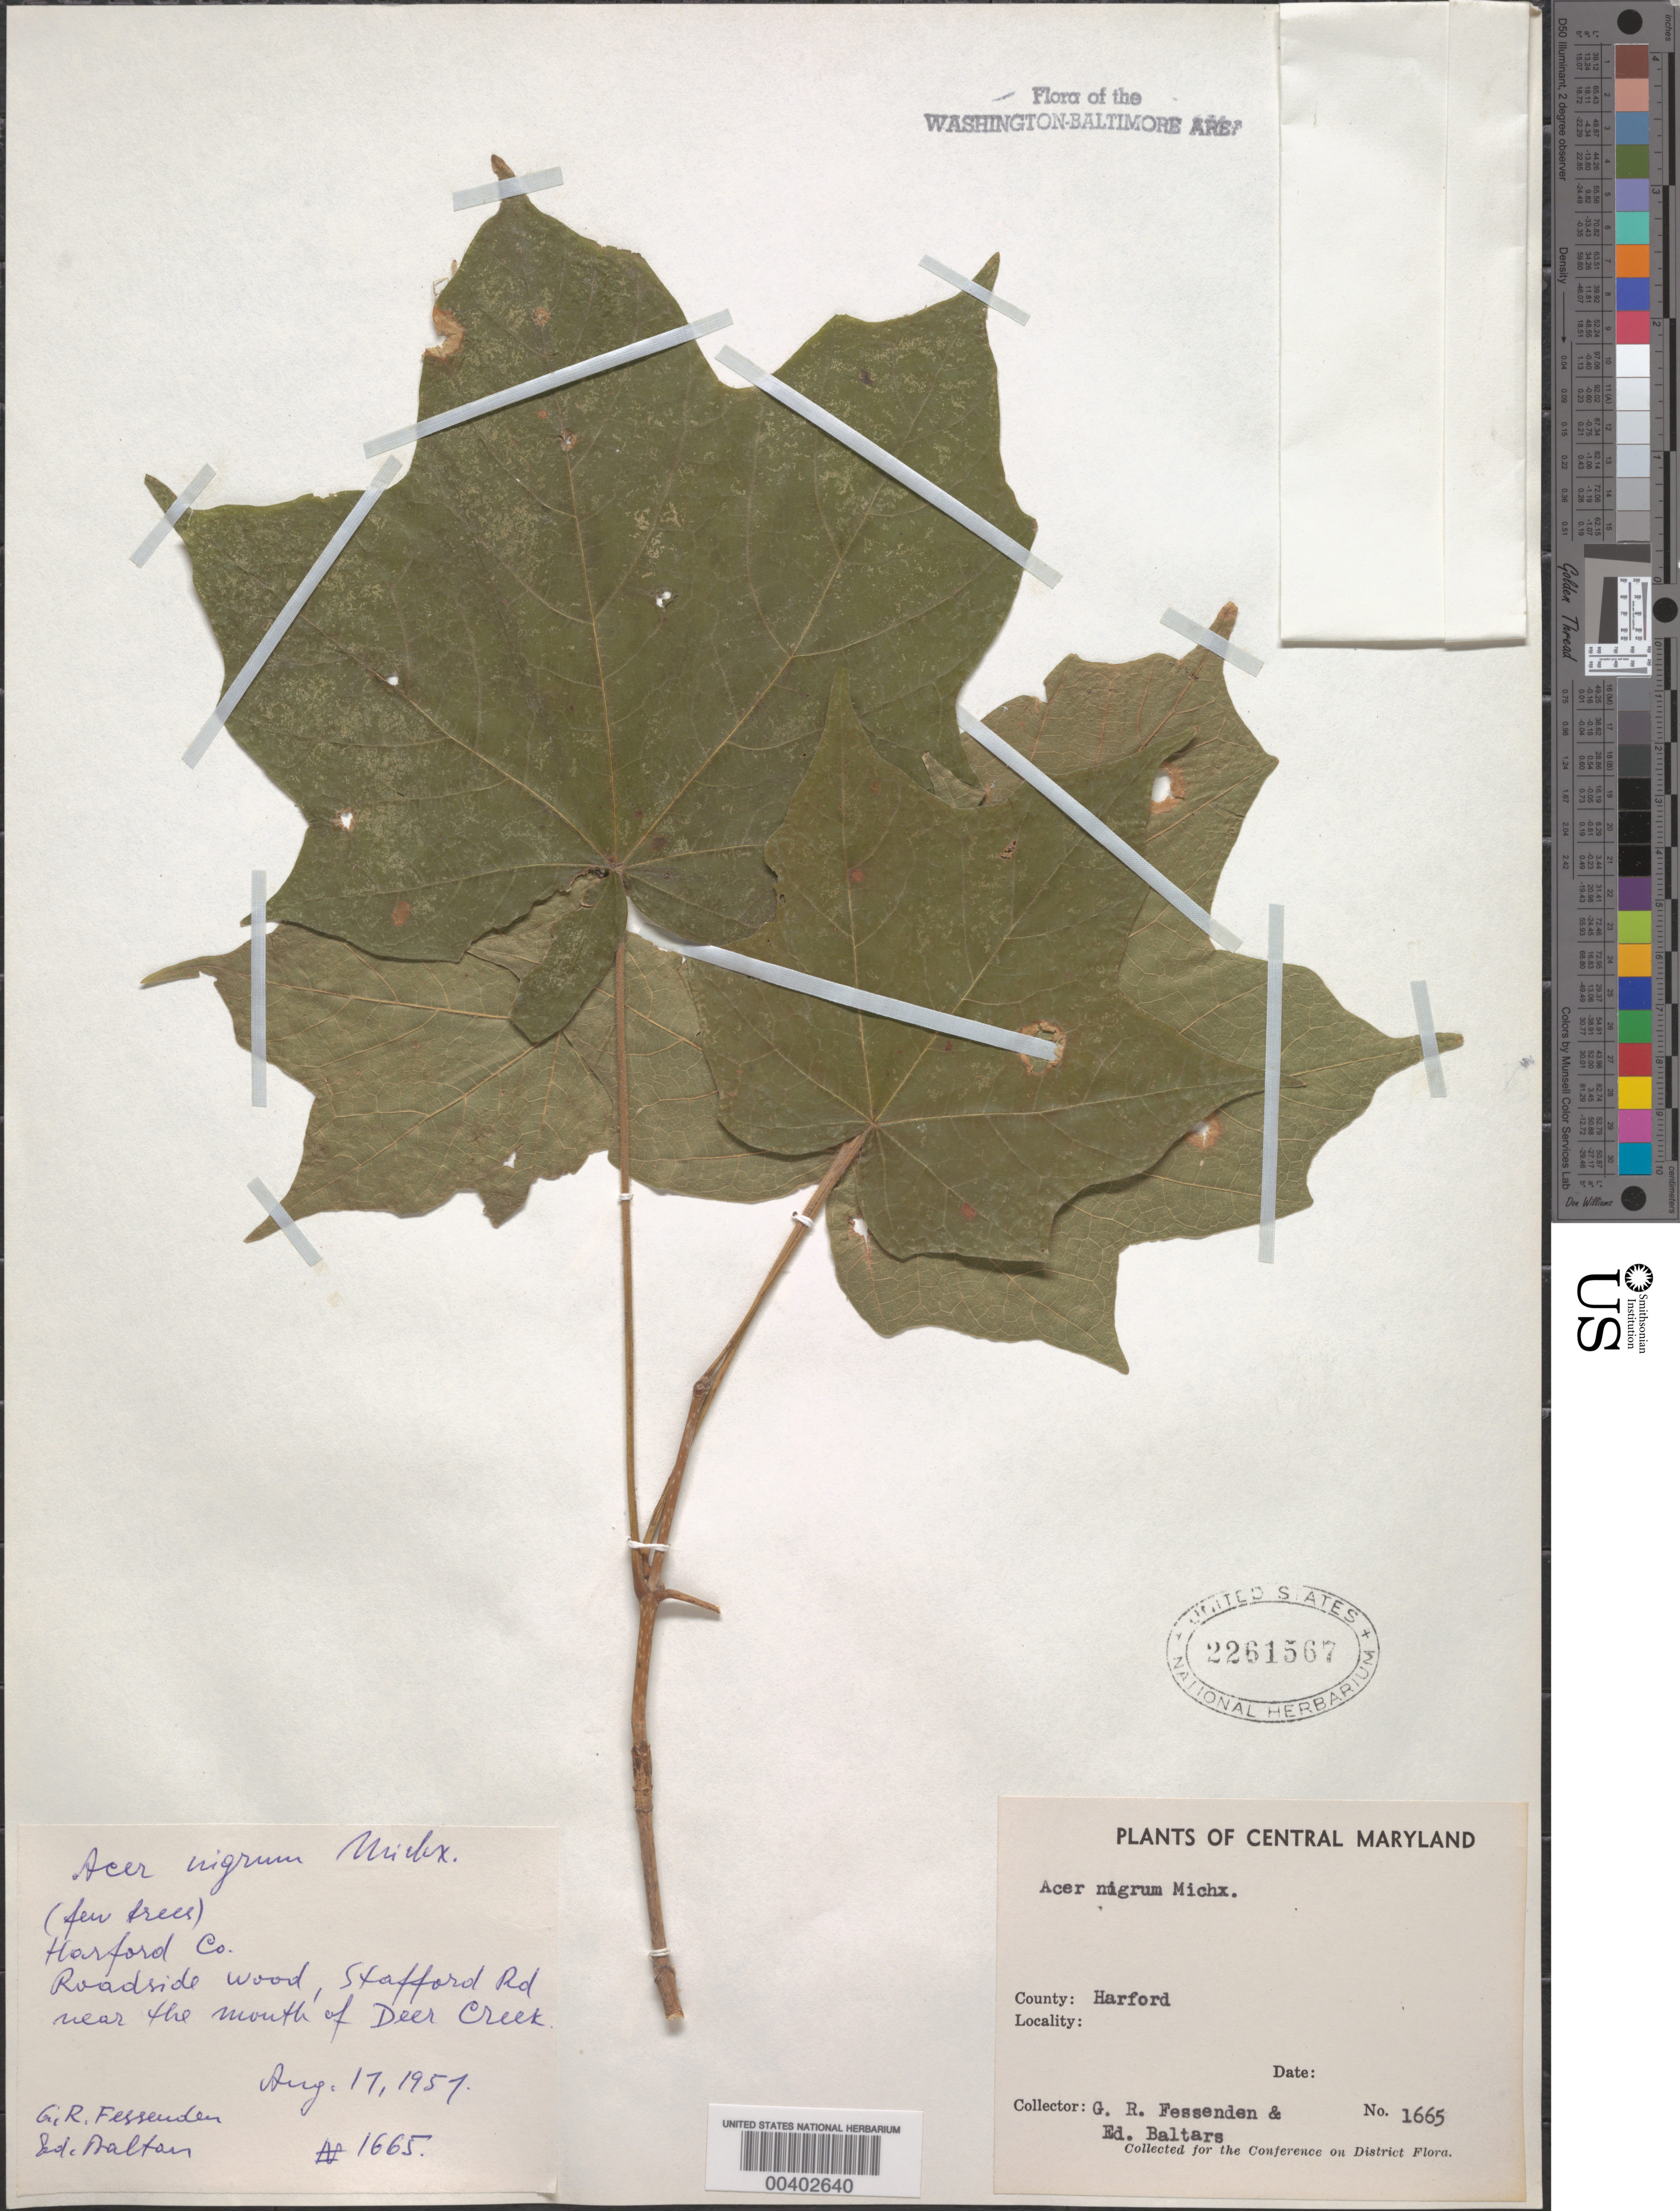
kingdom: Plantae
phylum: Tracheophyta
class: Magnoliopsida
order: Sapindales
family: Sapindaceae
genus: Acer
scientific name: Acer saccharum subsp. nigrum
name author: (F. Michx.) Desmarais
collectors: G. Fessenden & E. Baltars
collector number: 1665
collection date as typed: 17 Aug 1957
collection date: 1957-08-17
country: United States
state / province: Maryland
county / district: Harford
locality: Stafford Road, near mouth of Deer Creek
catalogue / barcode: US 2261567